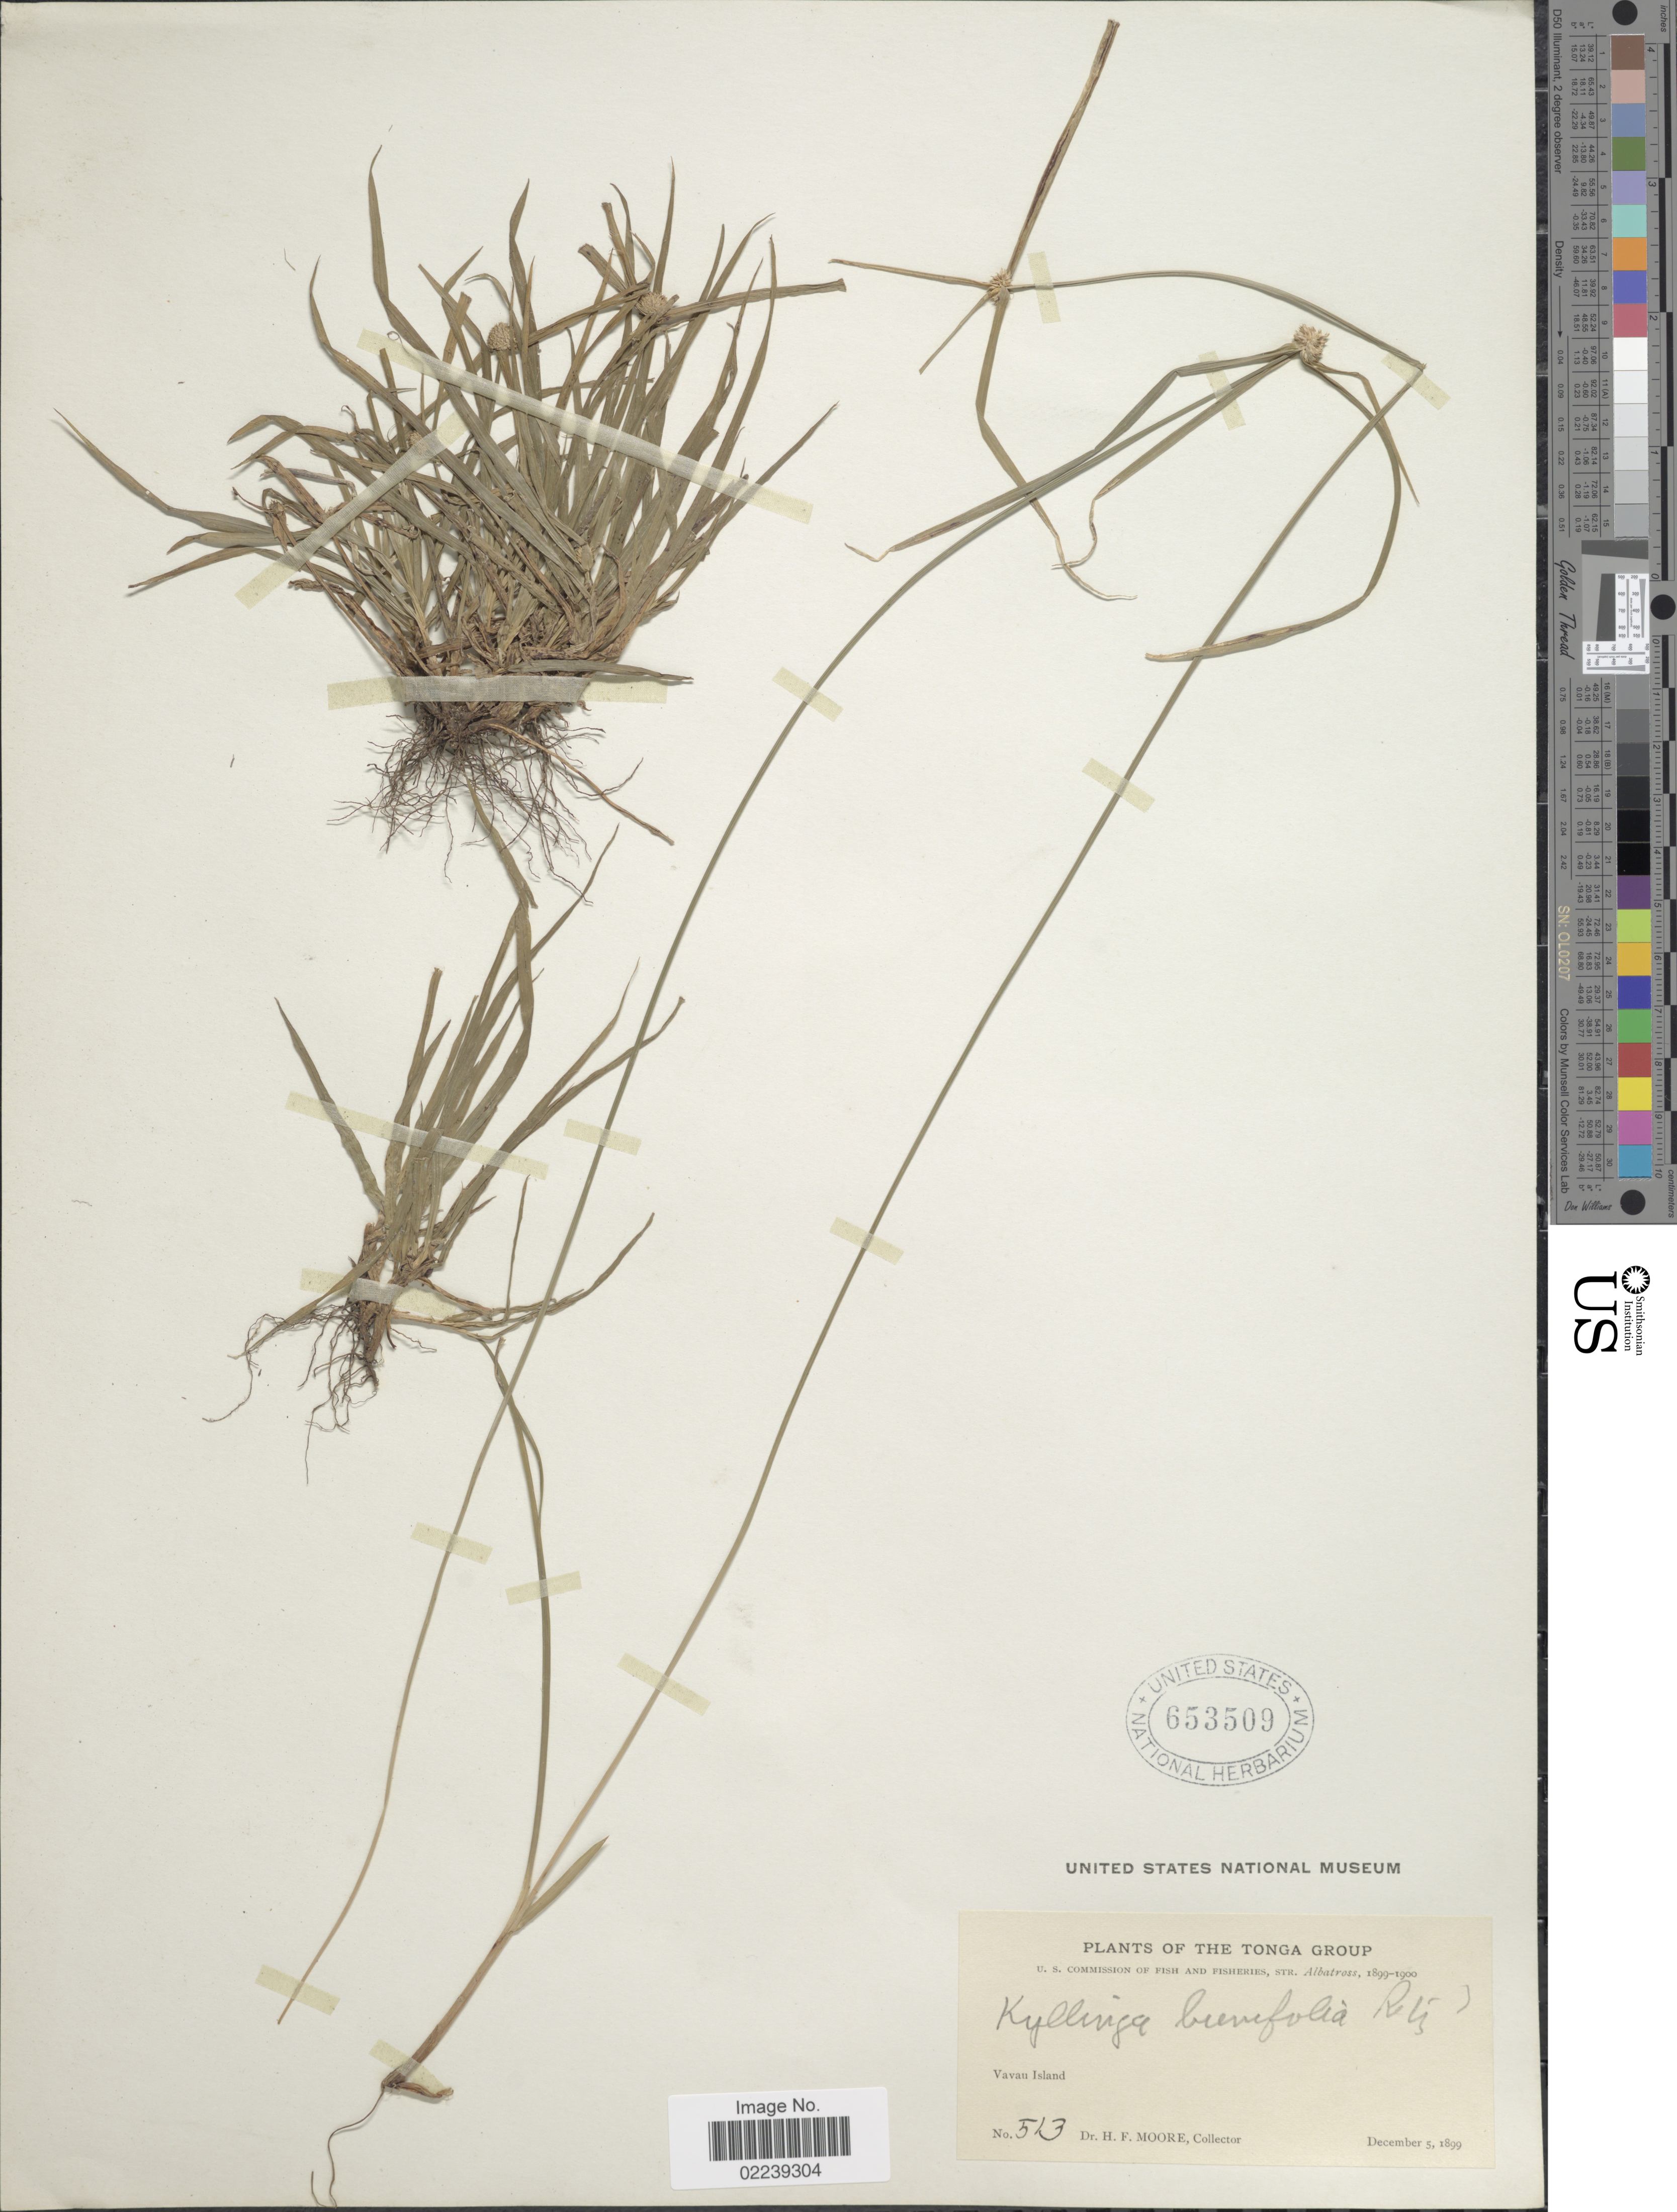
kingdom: Plantae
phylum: Tracheophyta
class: Liliopsida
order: Poales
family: Cyperaceae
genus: Cyperus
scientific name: Cyperus brevifolius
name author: (Rottb.) Hassk.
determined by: Strong, M. T., (US), Smithsonian Institution - National Museum of Natural History (UNITED STATES)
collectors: H. F. Moore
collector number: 513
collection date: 1899-12-05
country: Tonga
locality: The Tonga Group, Vavau Island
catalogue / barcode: US 653509